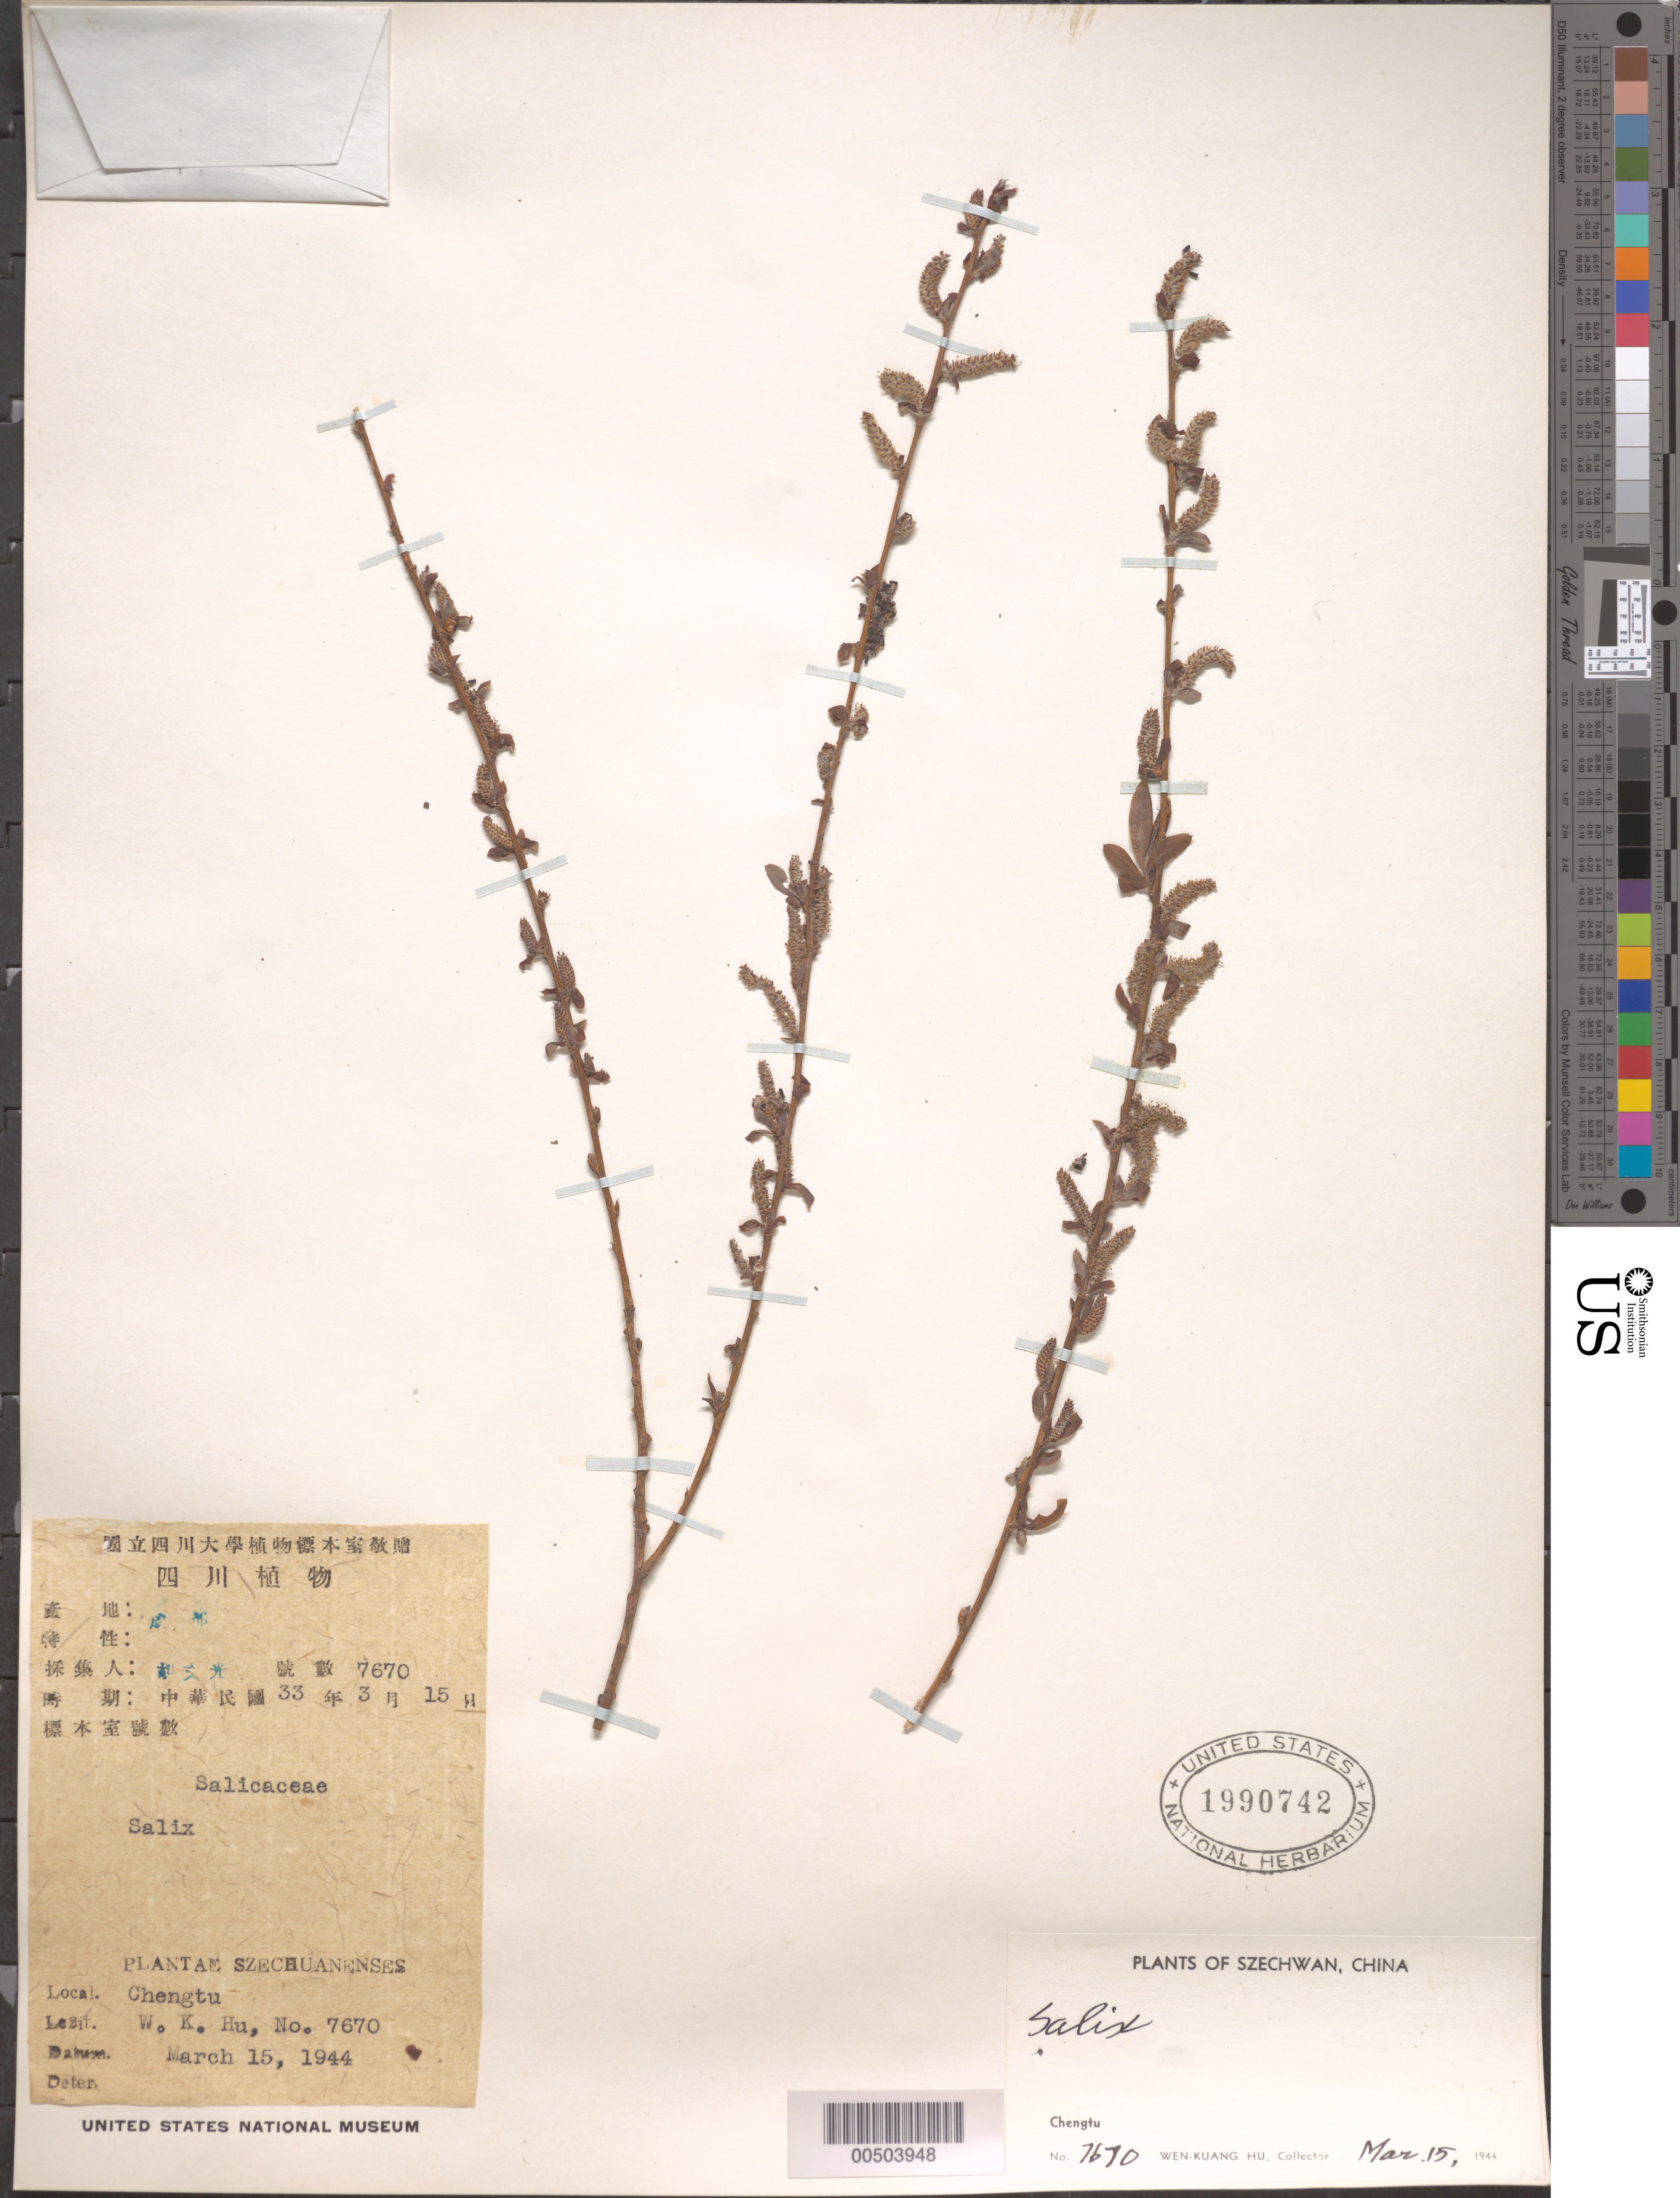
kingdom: Plantae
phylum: Tracheophyta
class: Magnoliopsida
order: Malpighiales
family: Salicaceae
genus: Salix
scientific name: Salix sp.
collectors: W. Y. Hu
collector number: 7670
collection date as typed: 15 Mar 1944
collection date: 1944-03-15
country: China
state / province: Sichuan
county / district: Chengdu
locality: Ch'eng-tu Shih. [= Chengdu Shi]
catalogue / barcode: US 1990742